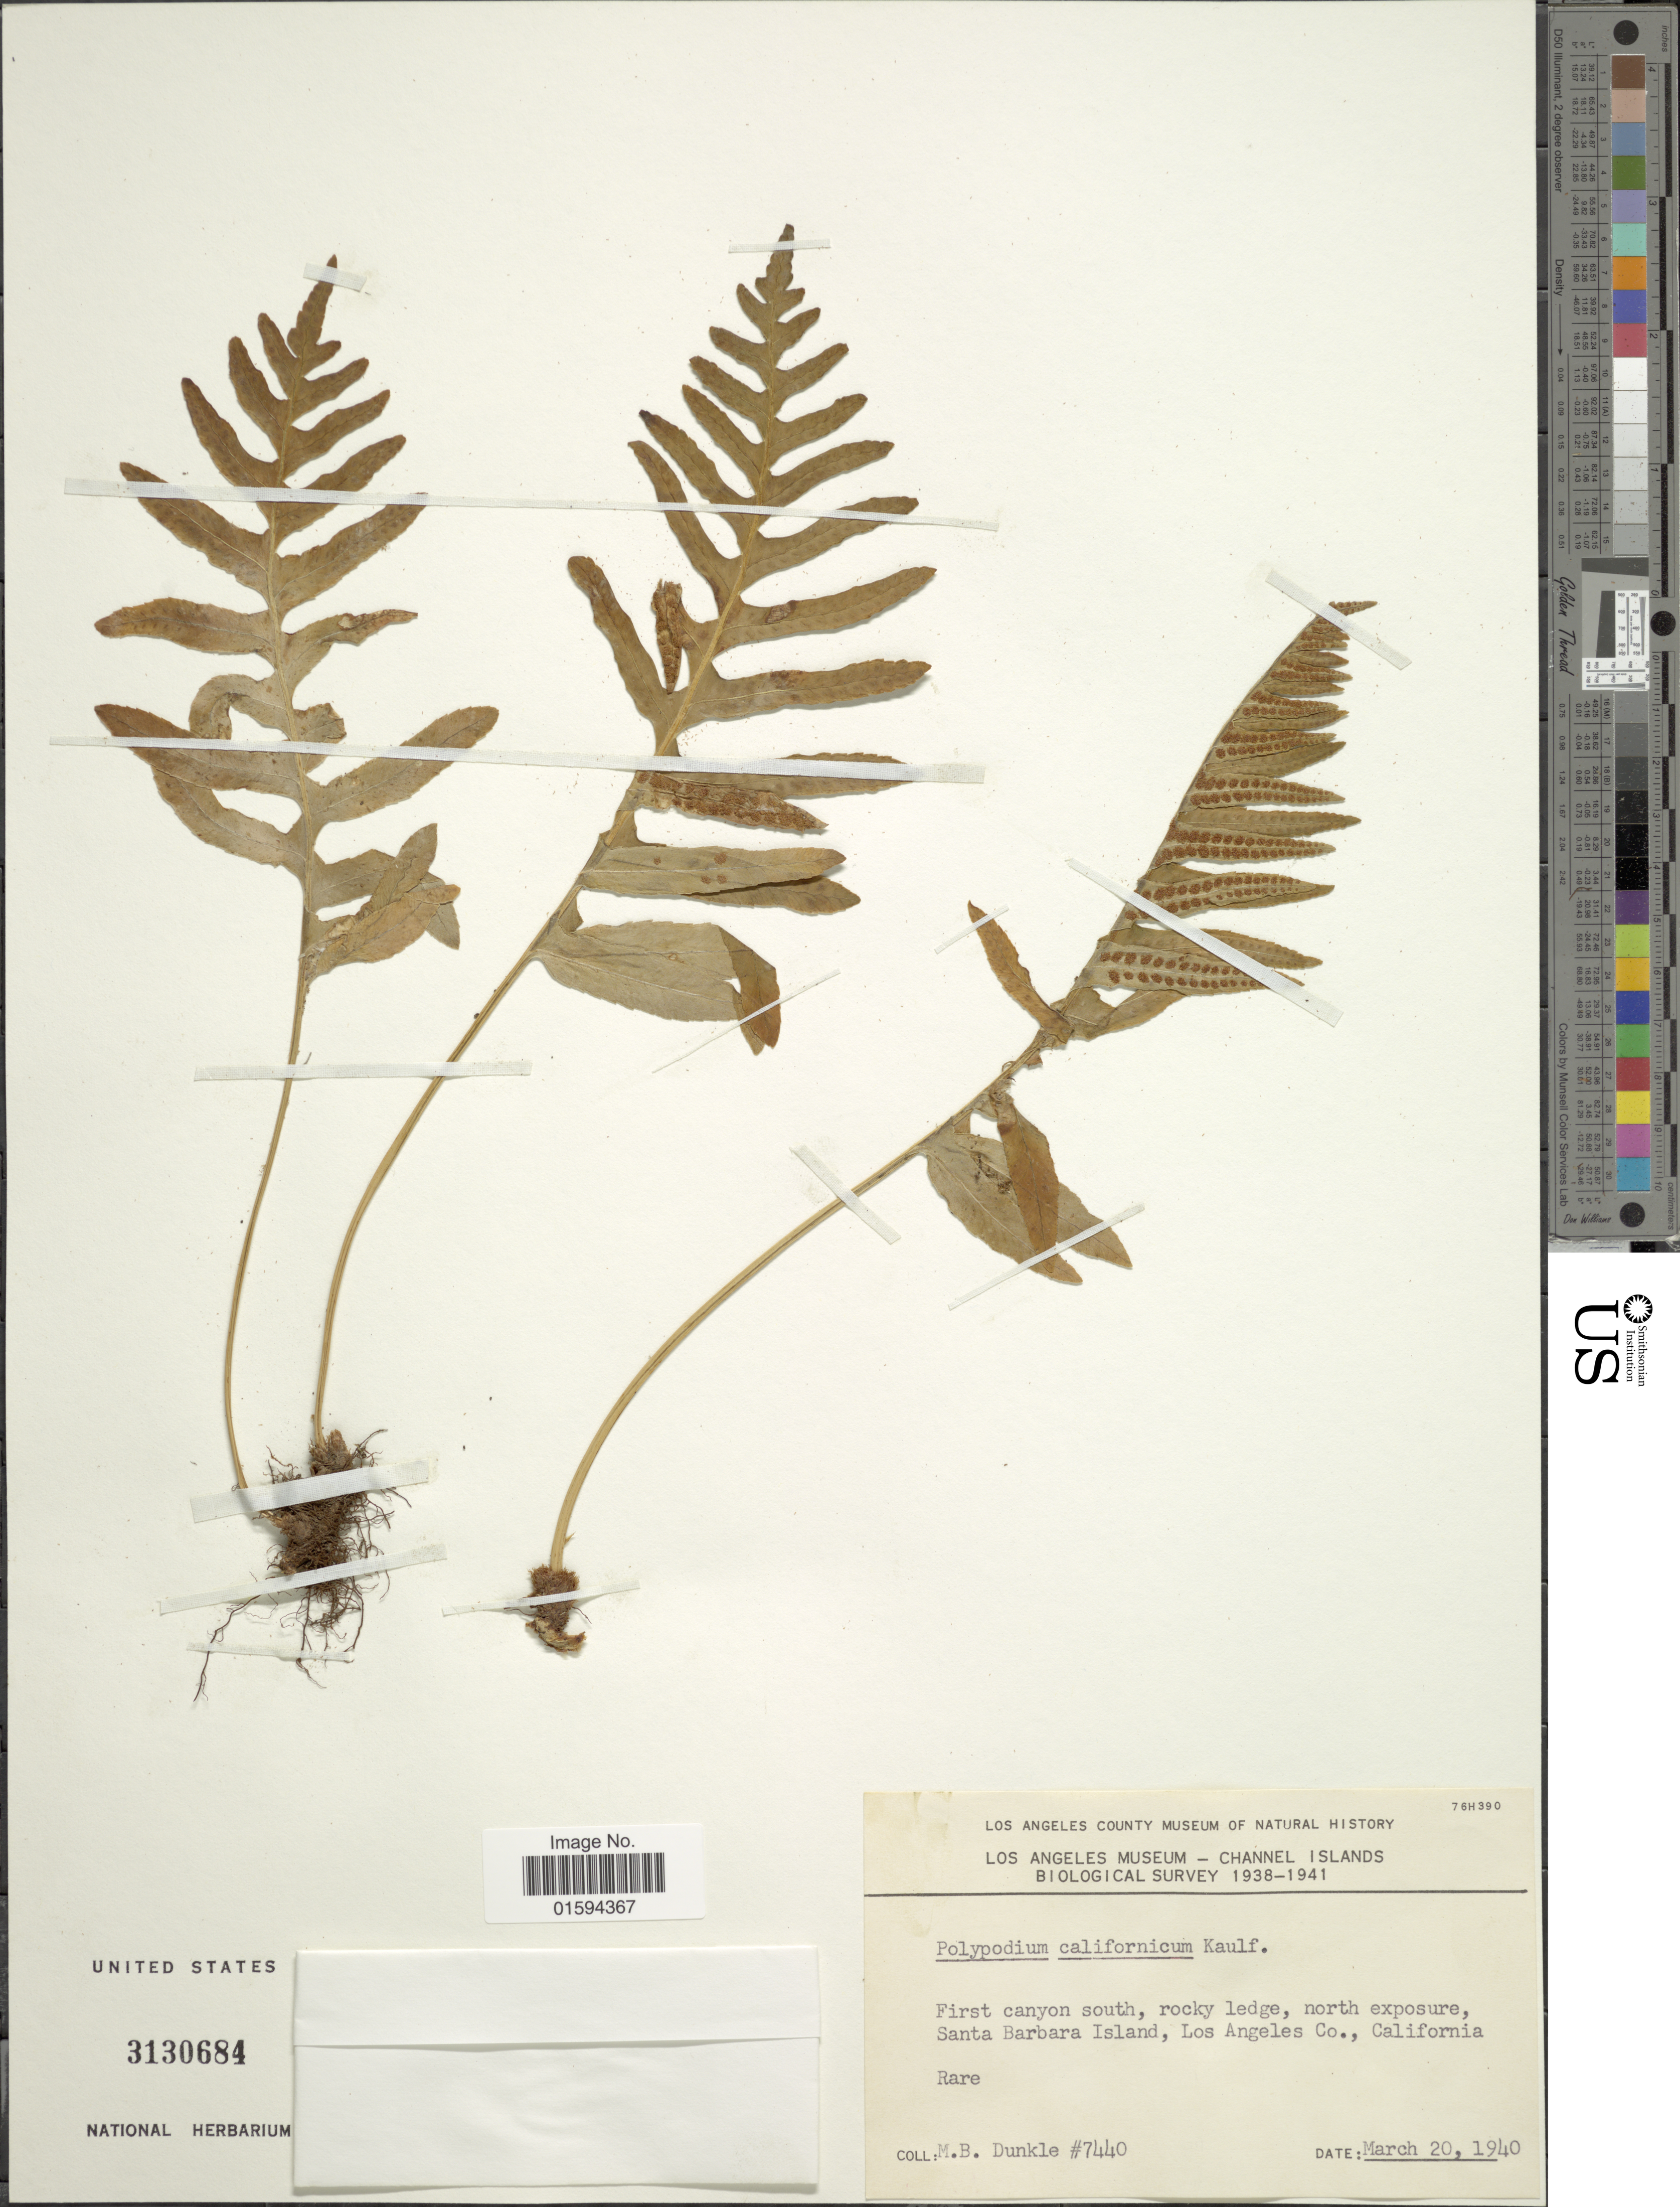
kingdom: Plantae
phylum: Tracheophyta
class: Polypodiopsida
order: Polypodiales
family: Polypodiaceae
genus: Polypodium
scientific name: Polypodium californicum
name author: Kaulf.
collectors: M. Dunkle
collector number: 7440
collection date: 1940-03-20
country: United States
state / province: California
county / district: Los Angeles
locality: First canyon south, rocky ledge, north exposure, Santa Barbara Island, Los Angeles Co.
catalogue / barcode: US 3130684